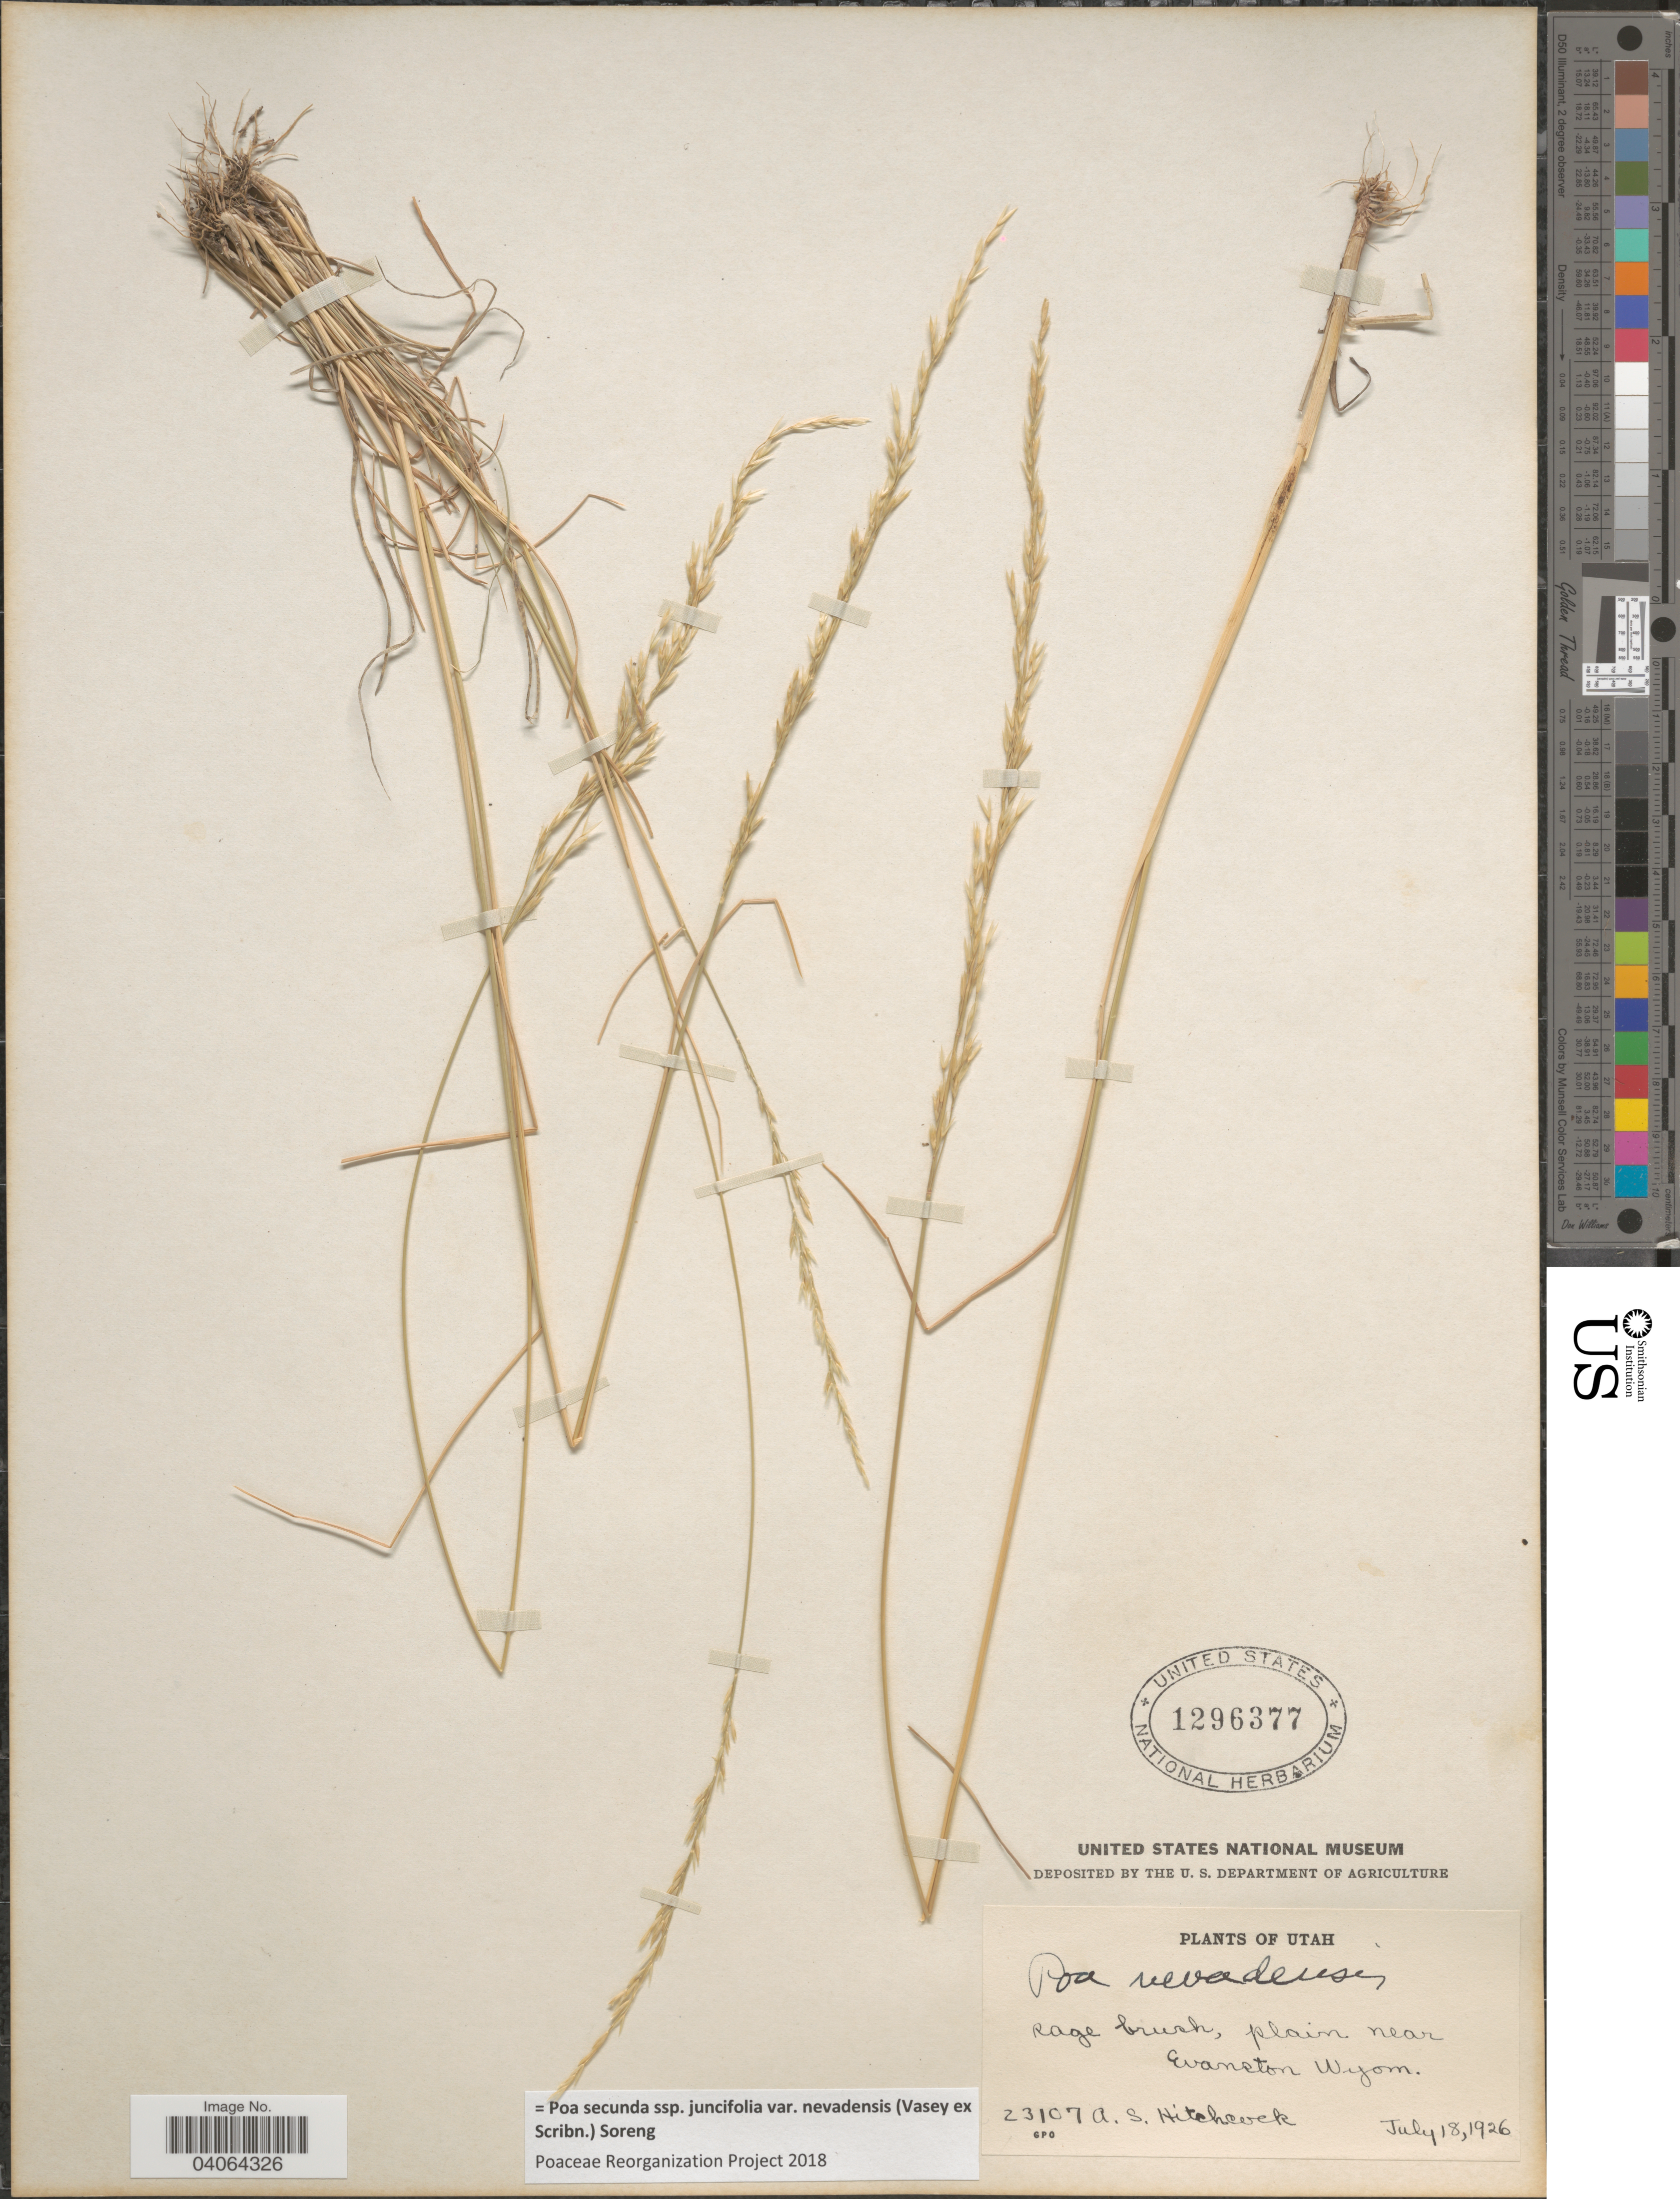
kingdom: Plantae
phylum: Tracheophyta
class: Liliopsida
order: Poales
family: Poaceae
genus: Poa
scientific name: Poa secunda subsp. juncifolia var. nevadensis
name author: (Vasey ex Scribn.) Soreng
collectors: A. S. Hitchcock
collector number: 23107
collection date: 1926-07-18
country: United States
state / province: Wyoming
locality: Sage brush, plain near Evanston.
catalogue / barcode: US 1296377